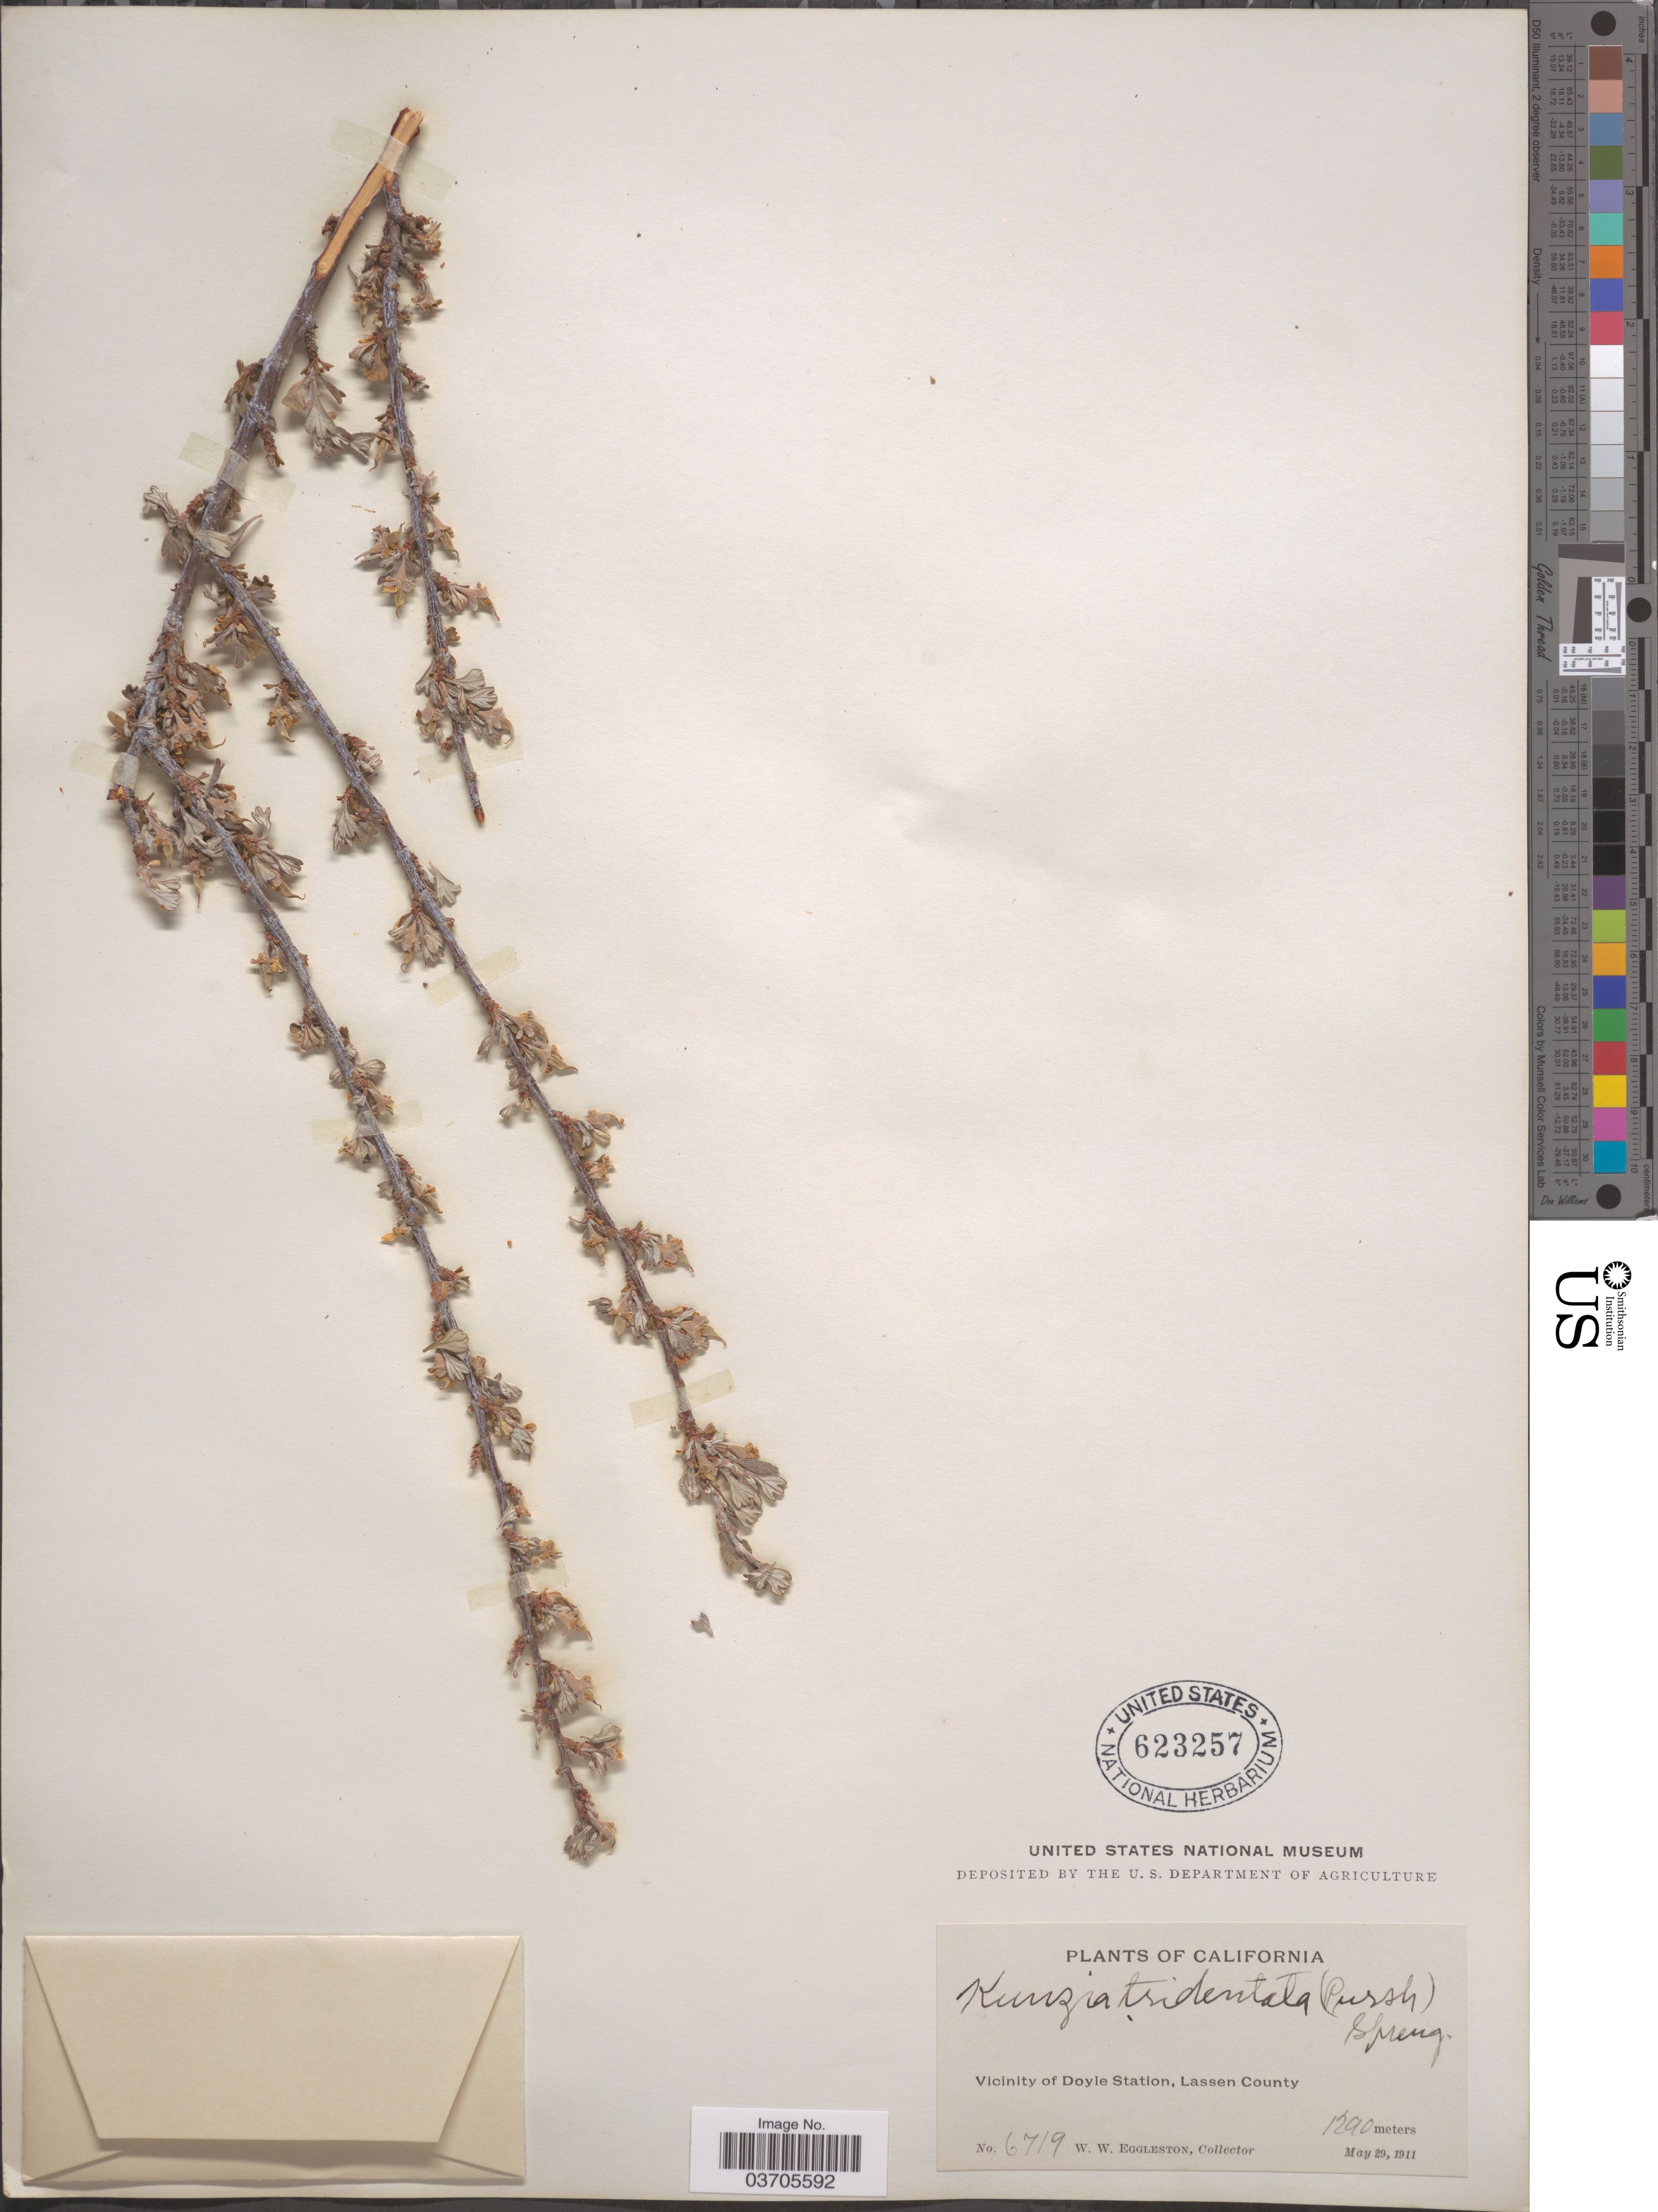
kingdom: Plantae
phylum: Tracheophyta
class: Magnoliopsida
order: Rosales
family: Rosaceae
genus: Purshia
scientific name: Purshia tridentata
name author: (Pursh) DC.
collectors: W. W. Eggleston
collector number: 6719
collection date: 1911-05-29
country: United States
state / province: California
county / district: Lassen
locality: Vicinity of Doyle Station, Lassen County.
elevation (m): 1290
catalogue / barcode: US 623257